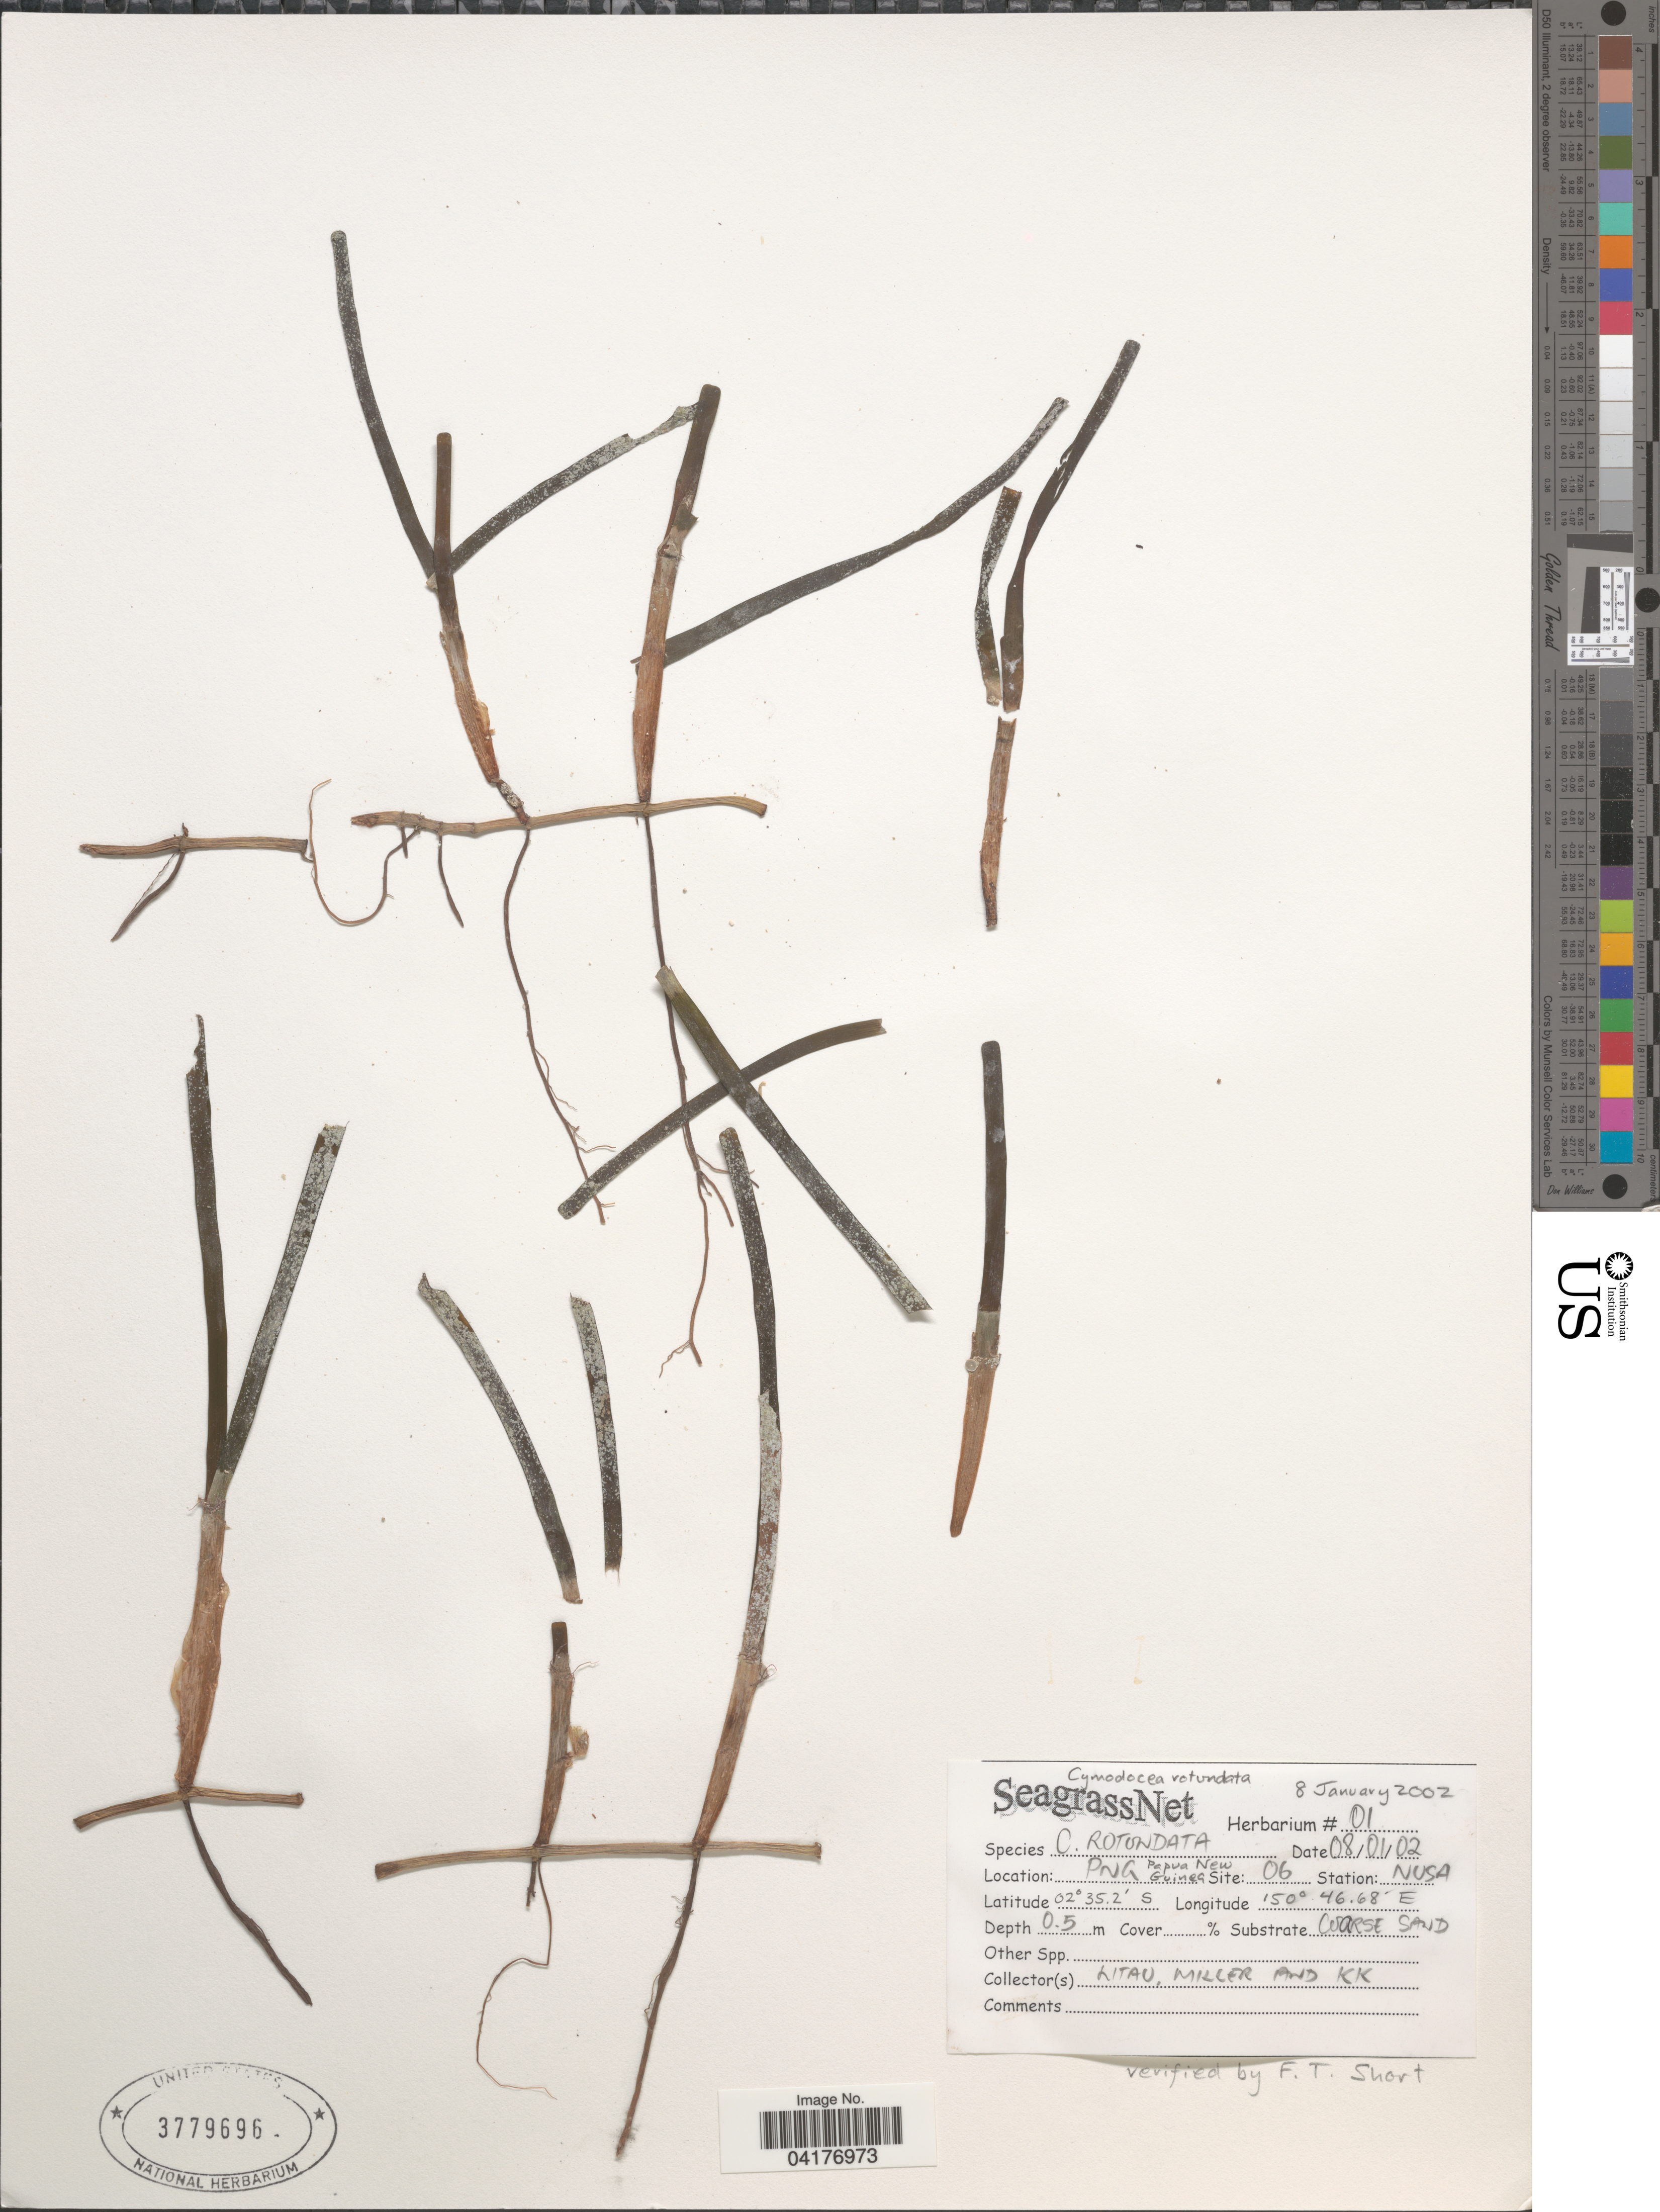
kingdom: Plantae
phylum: Tracheophyta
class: Liliopsida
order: Alismatales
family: Cymodoceaceae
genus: Cymodocea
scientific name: Cymodocea rotundata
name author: Asch. & Schweinf.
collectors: Litau, -- Miller & K. K.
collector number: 01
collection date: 2002-01-08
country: Papua New Guinea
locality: PNA. Site: 06 Station: NUSA.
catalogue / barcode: US 3779696